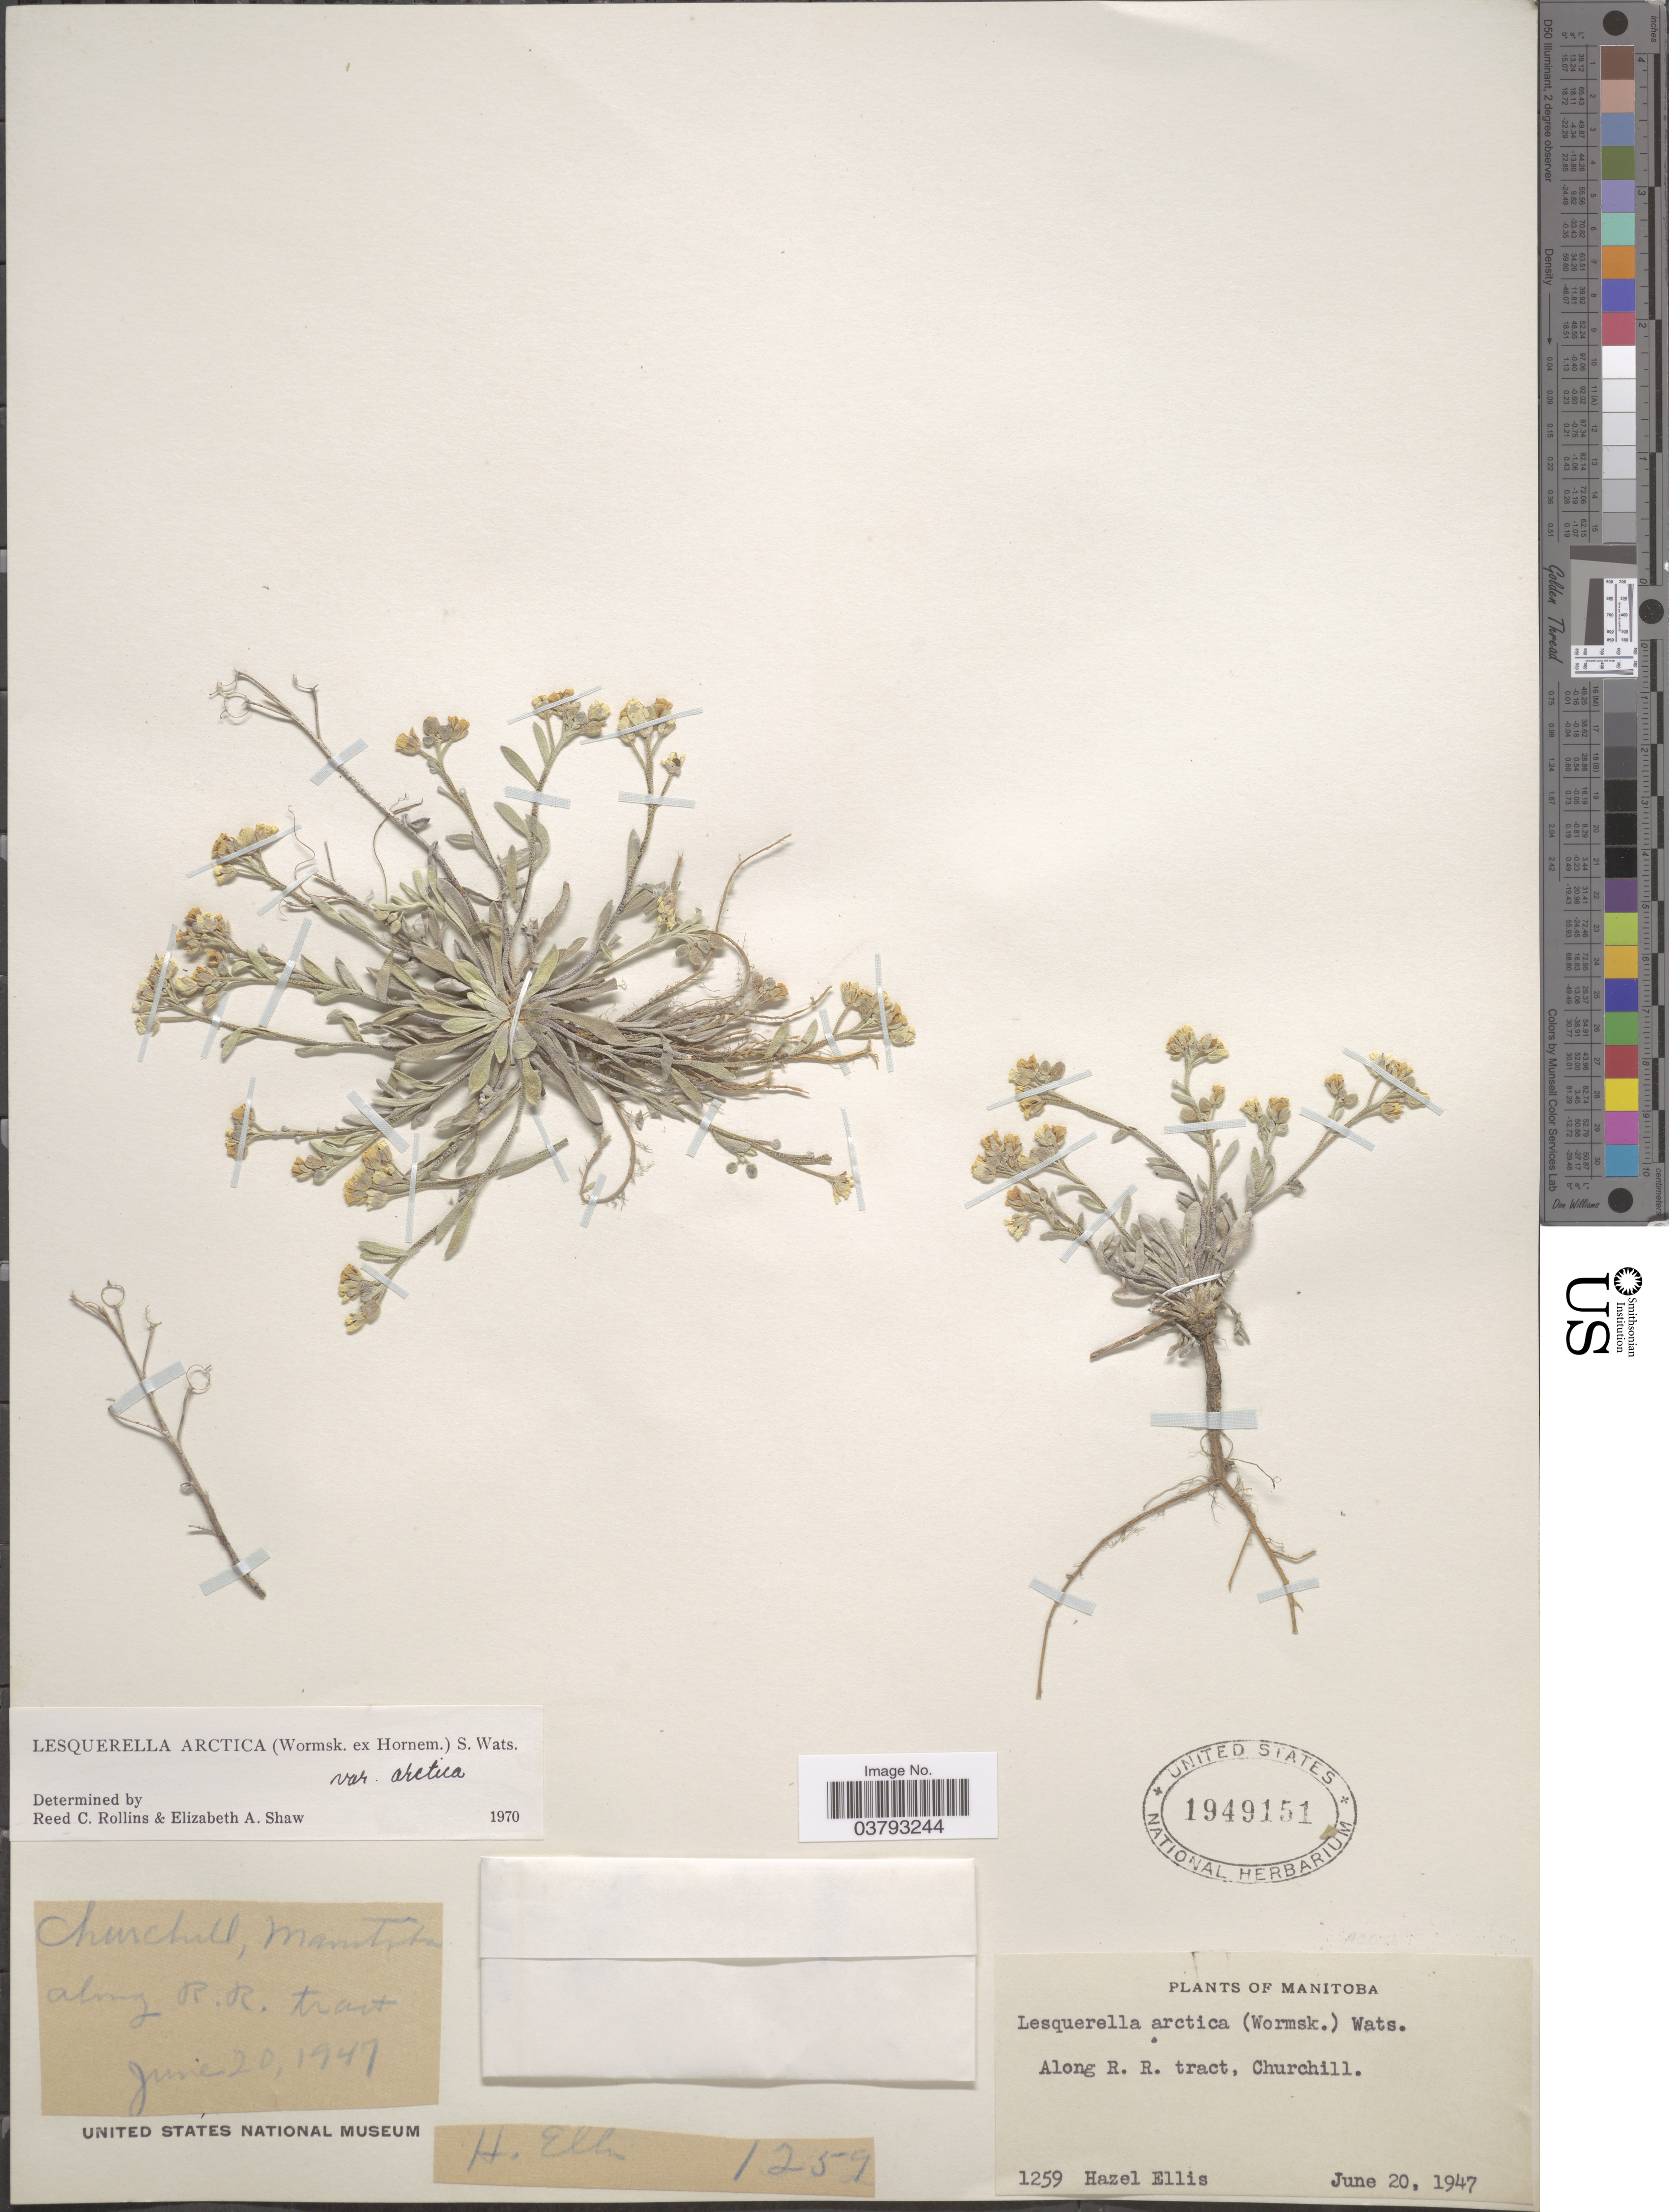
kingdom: Plantae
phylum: Tracheophyta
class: Magnoliopsida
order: Brassicales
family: Brassicaceae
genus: Lesquerella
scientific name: Lesquerella arctica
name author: (Wormsk. ex Hornem.) S. Watson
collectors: H. Ellis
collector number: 1259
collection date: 1947-06-20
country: Canada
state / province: Manitoba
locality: Along R. R. tract, Churchill.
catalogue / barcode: US 1949151